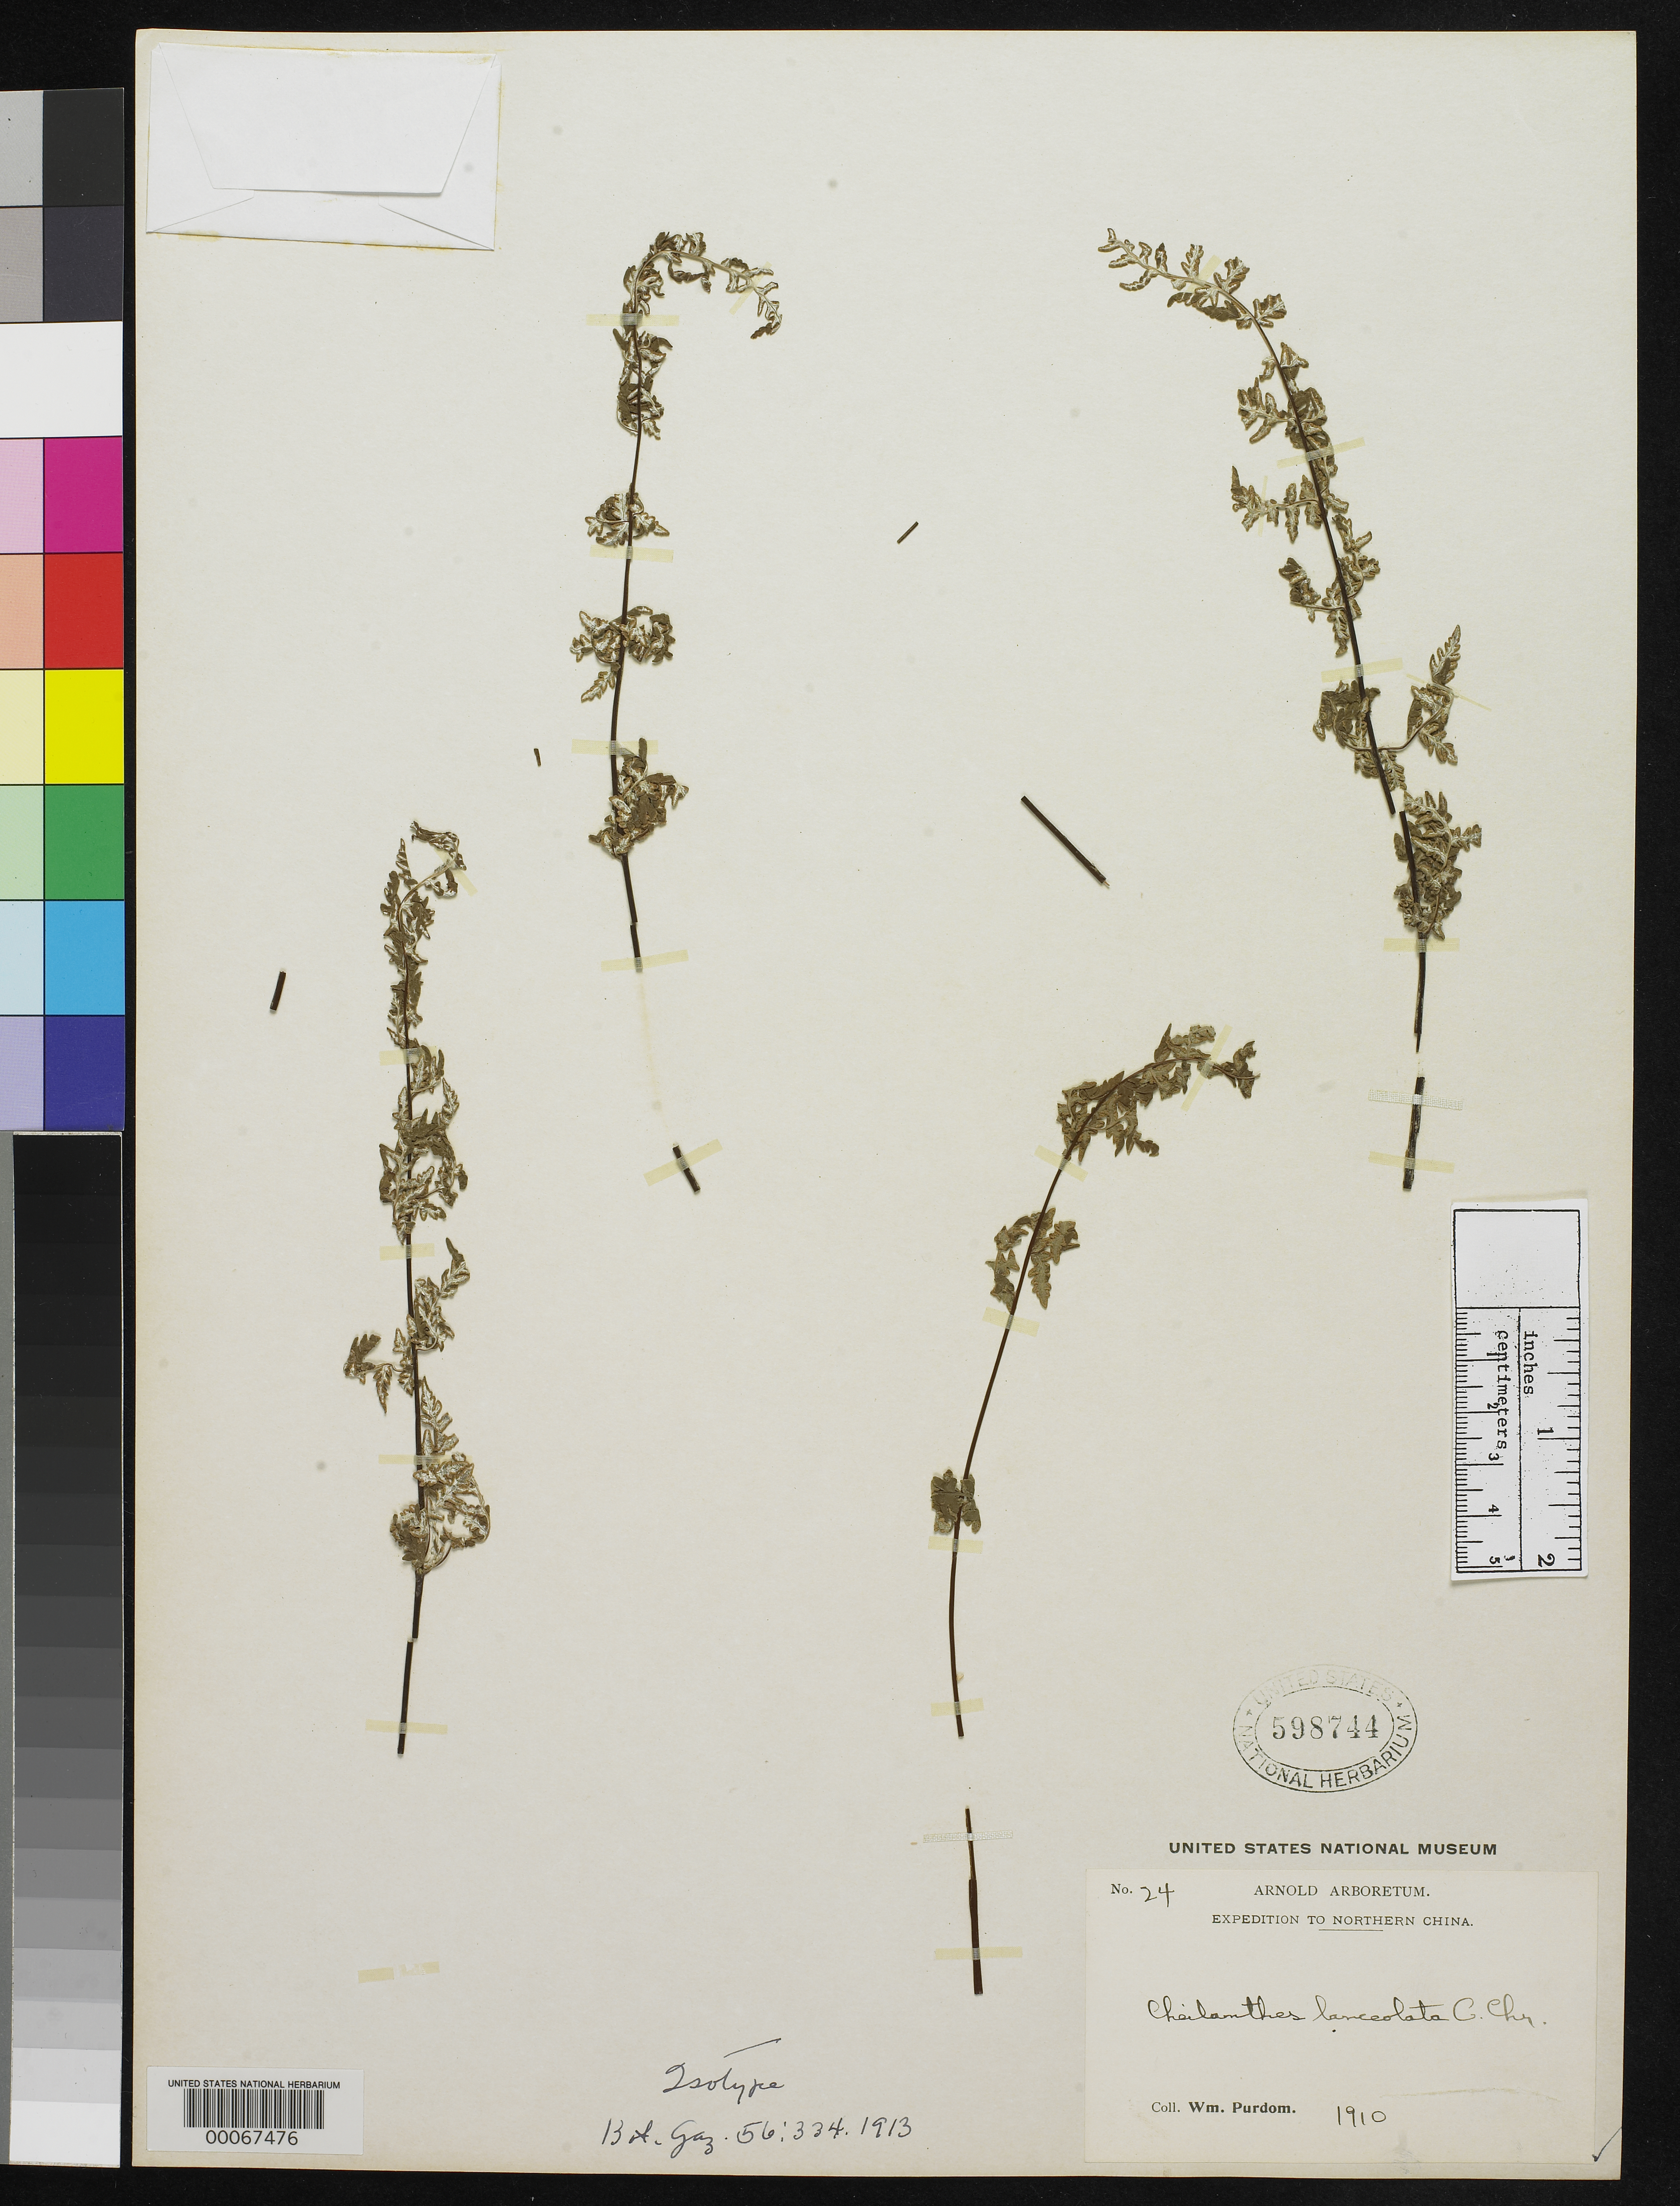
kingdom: Plantae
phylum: Tracheophyta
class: Polypodiopsida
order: Polypodiales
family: Pteridaceae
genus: Cheilanthes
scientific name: Cheilanthes lanceolata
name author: C. Chr.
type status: Type Collection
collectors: W. Purdom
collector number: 24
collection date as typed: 1910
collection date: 1910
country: China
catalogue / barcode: US 598744